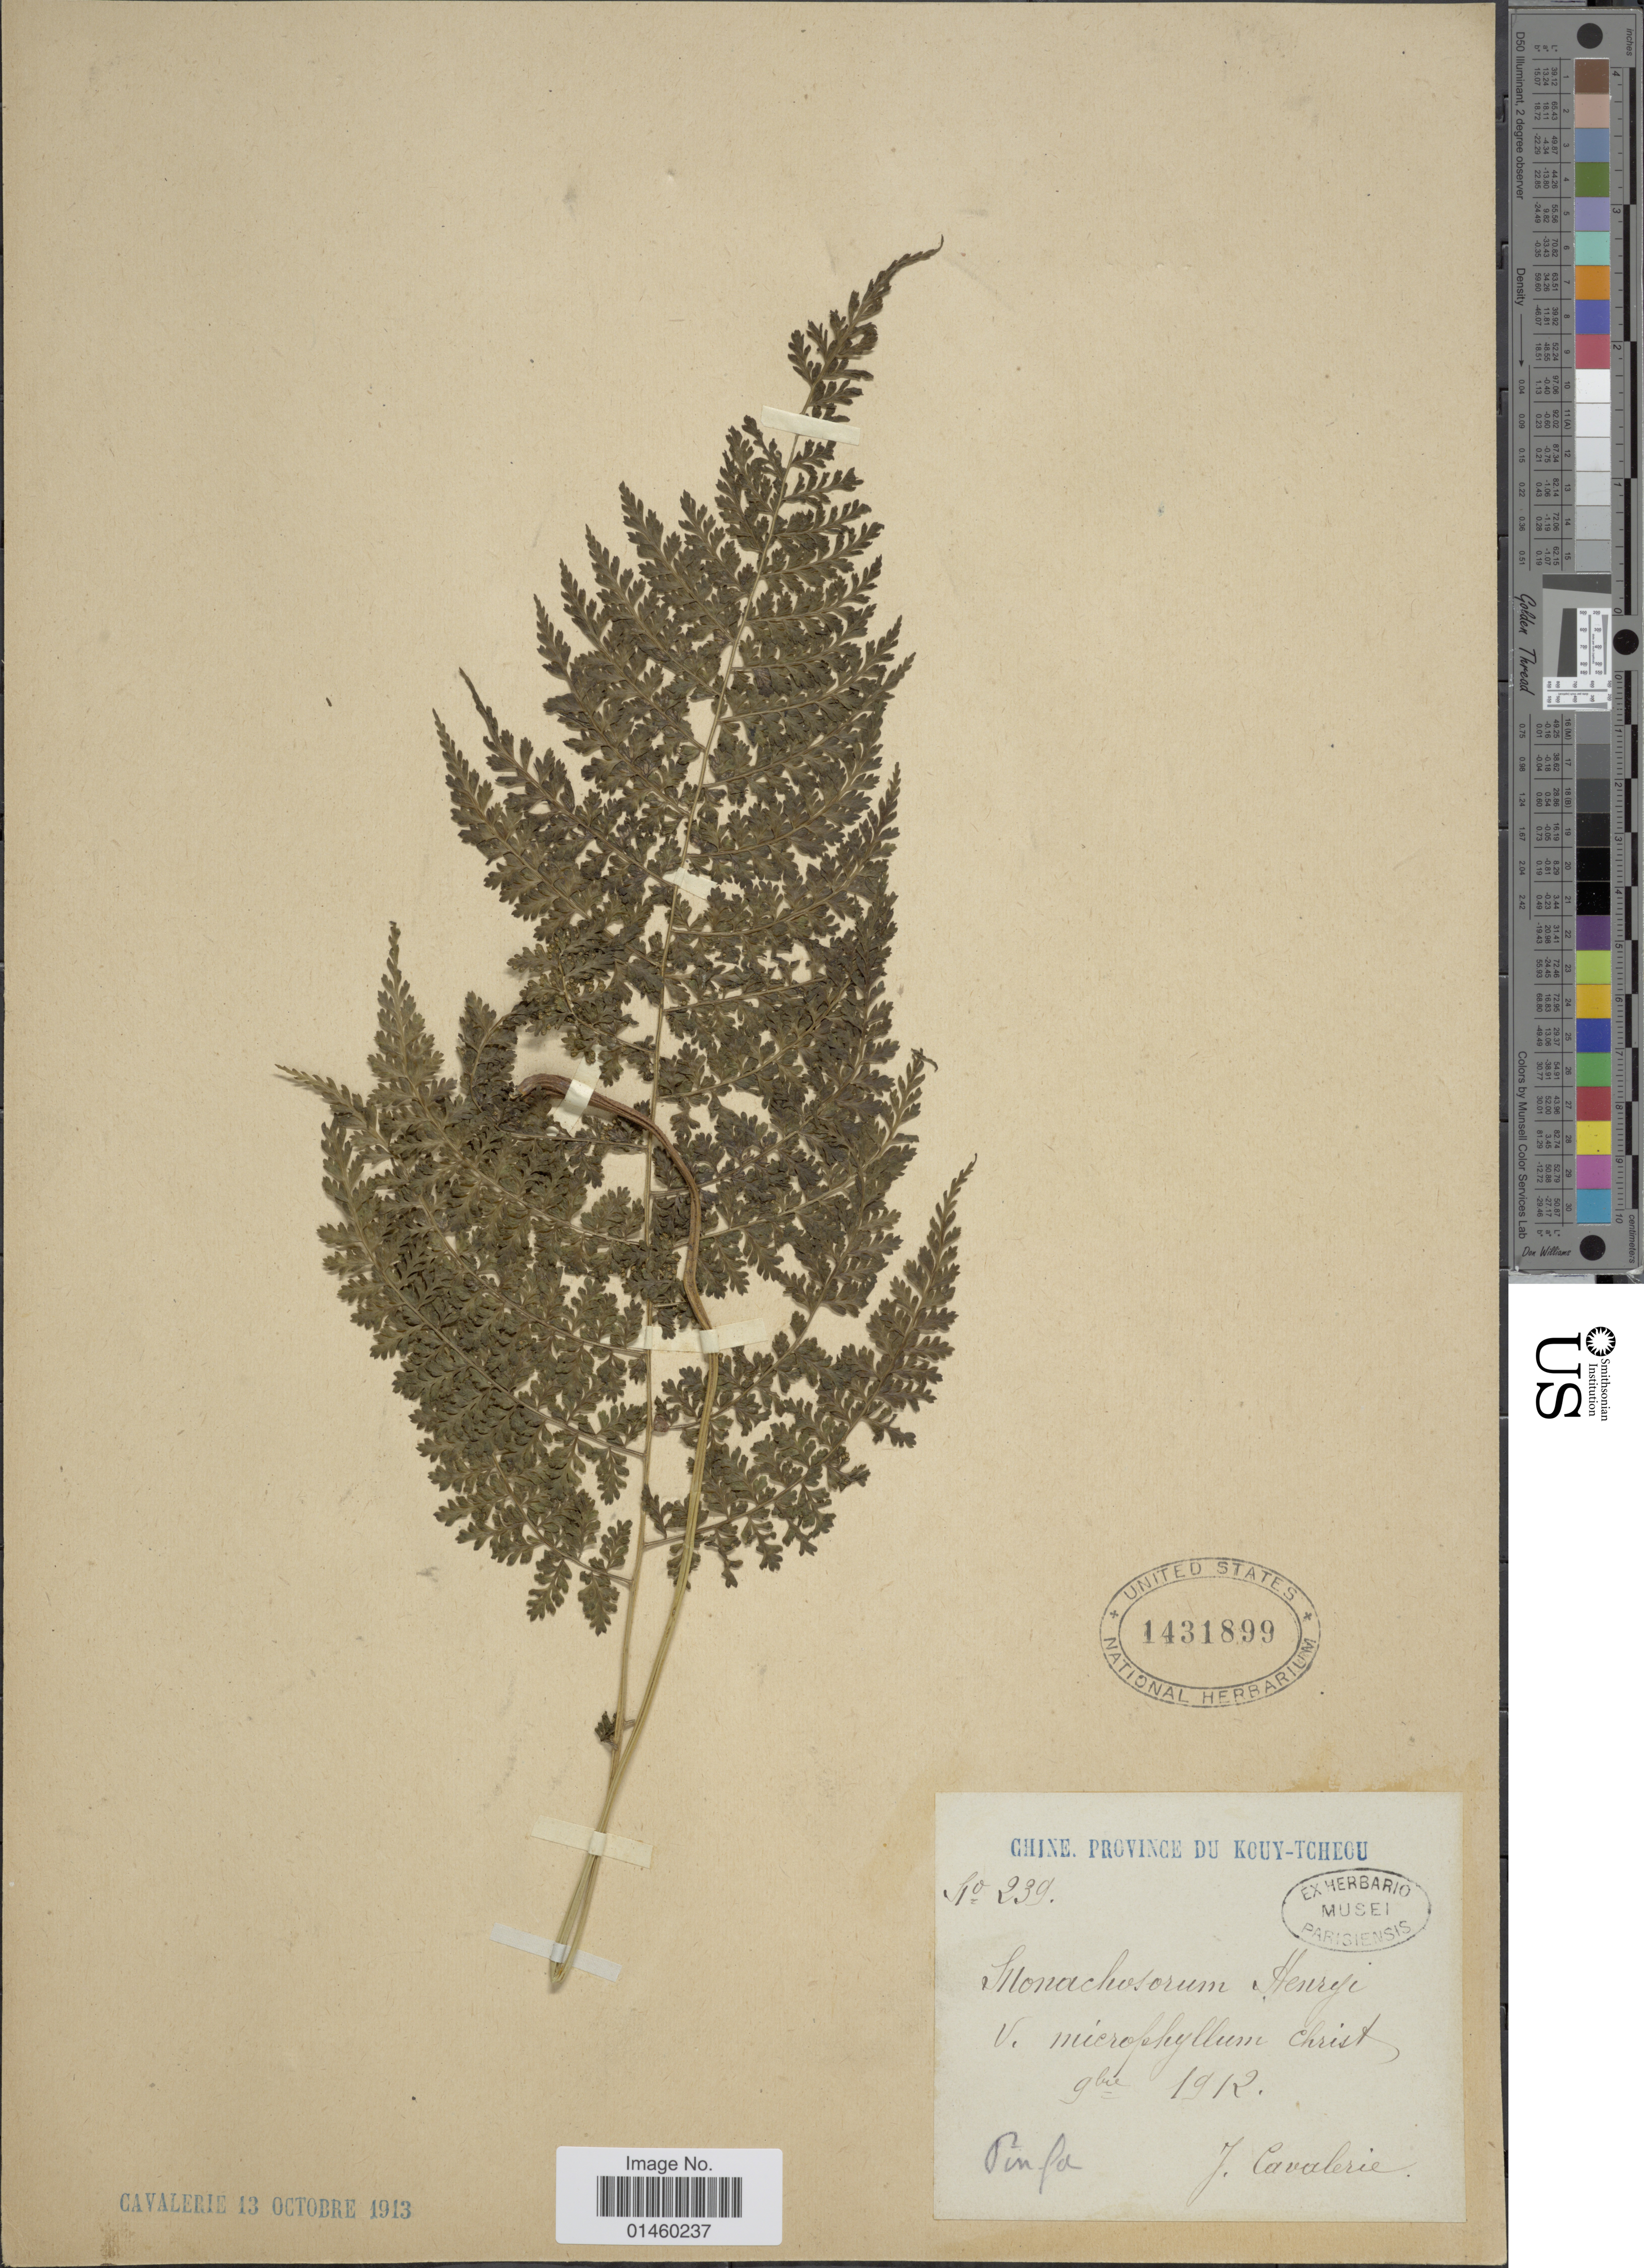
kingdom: Plantae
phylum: Tracheophyta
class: Polypodiopsida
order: Polypodiales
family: Dennstaedtiaceae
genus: Monachosorum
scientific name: Monachosorum subdigitatum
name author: (Blume) Kuhn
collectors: J. Cavalerie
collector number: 239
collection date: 1912-11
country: China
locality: Chine. Province du Kouy-Tchecu. Pinfa. [interpreted]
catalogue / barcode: US 1431899